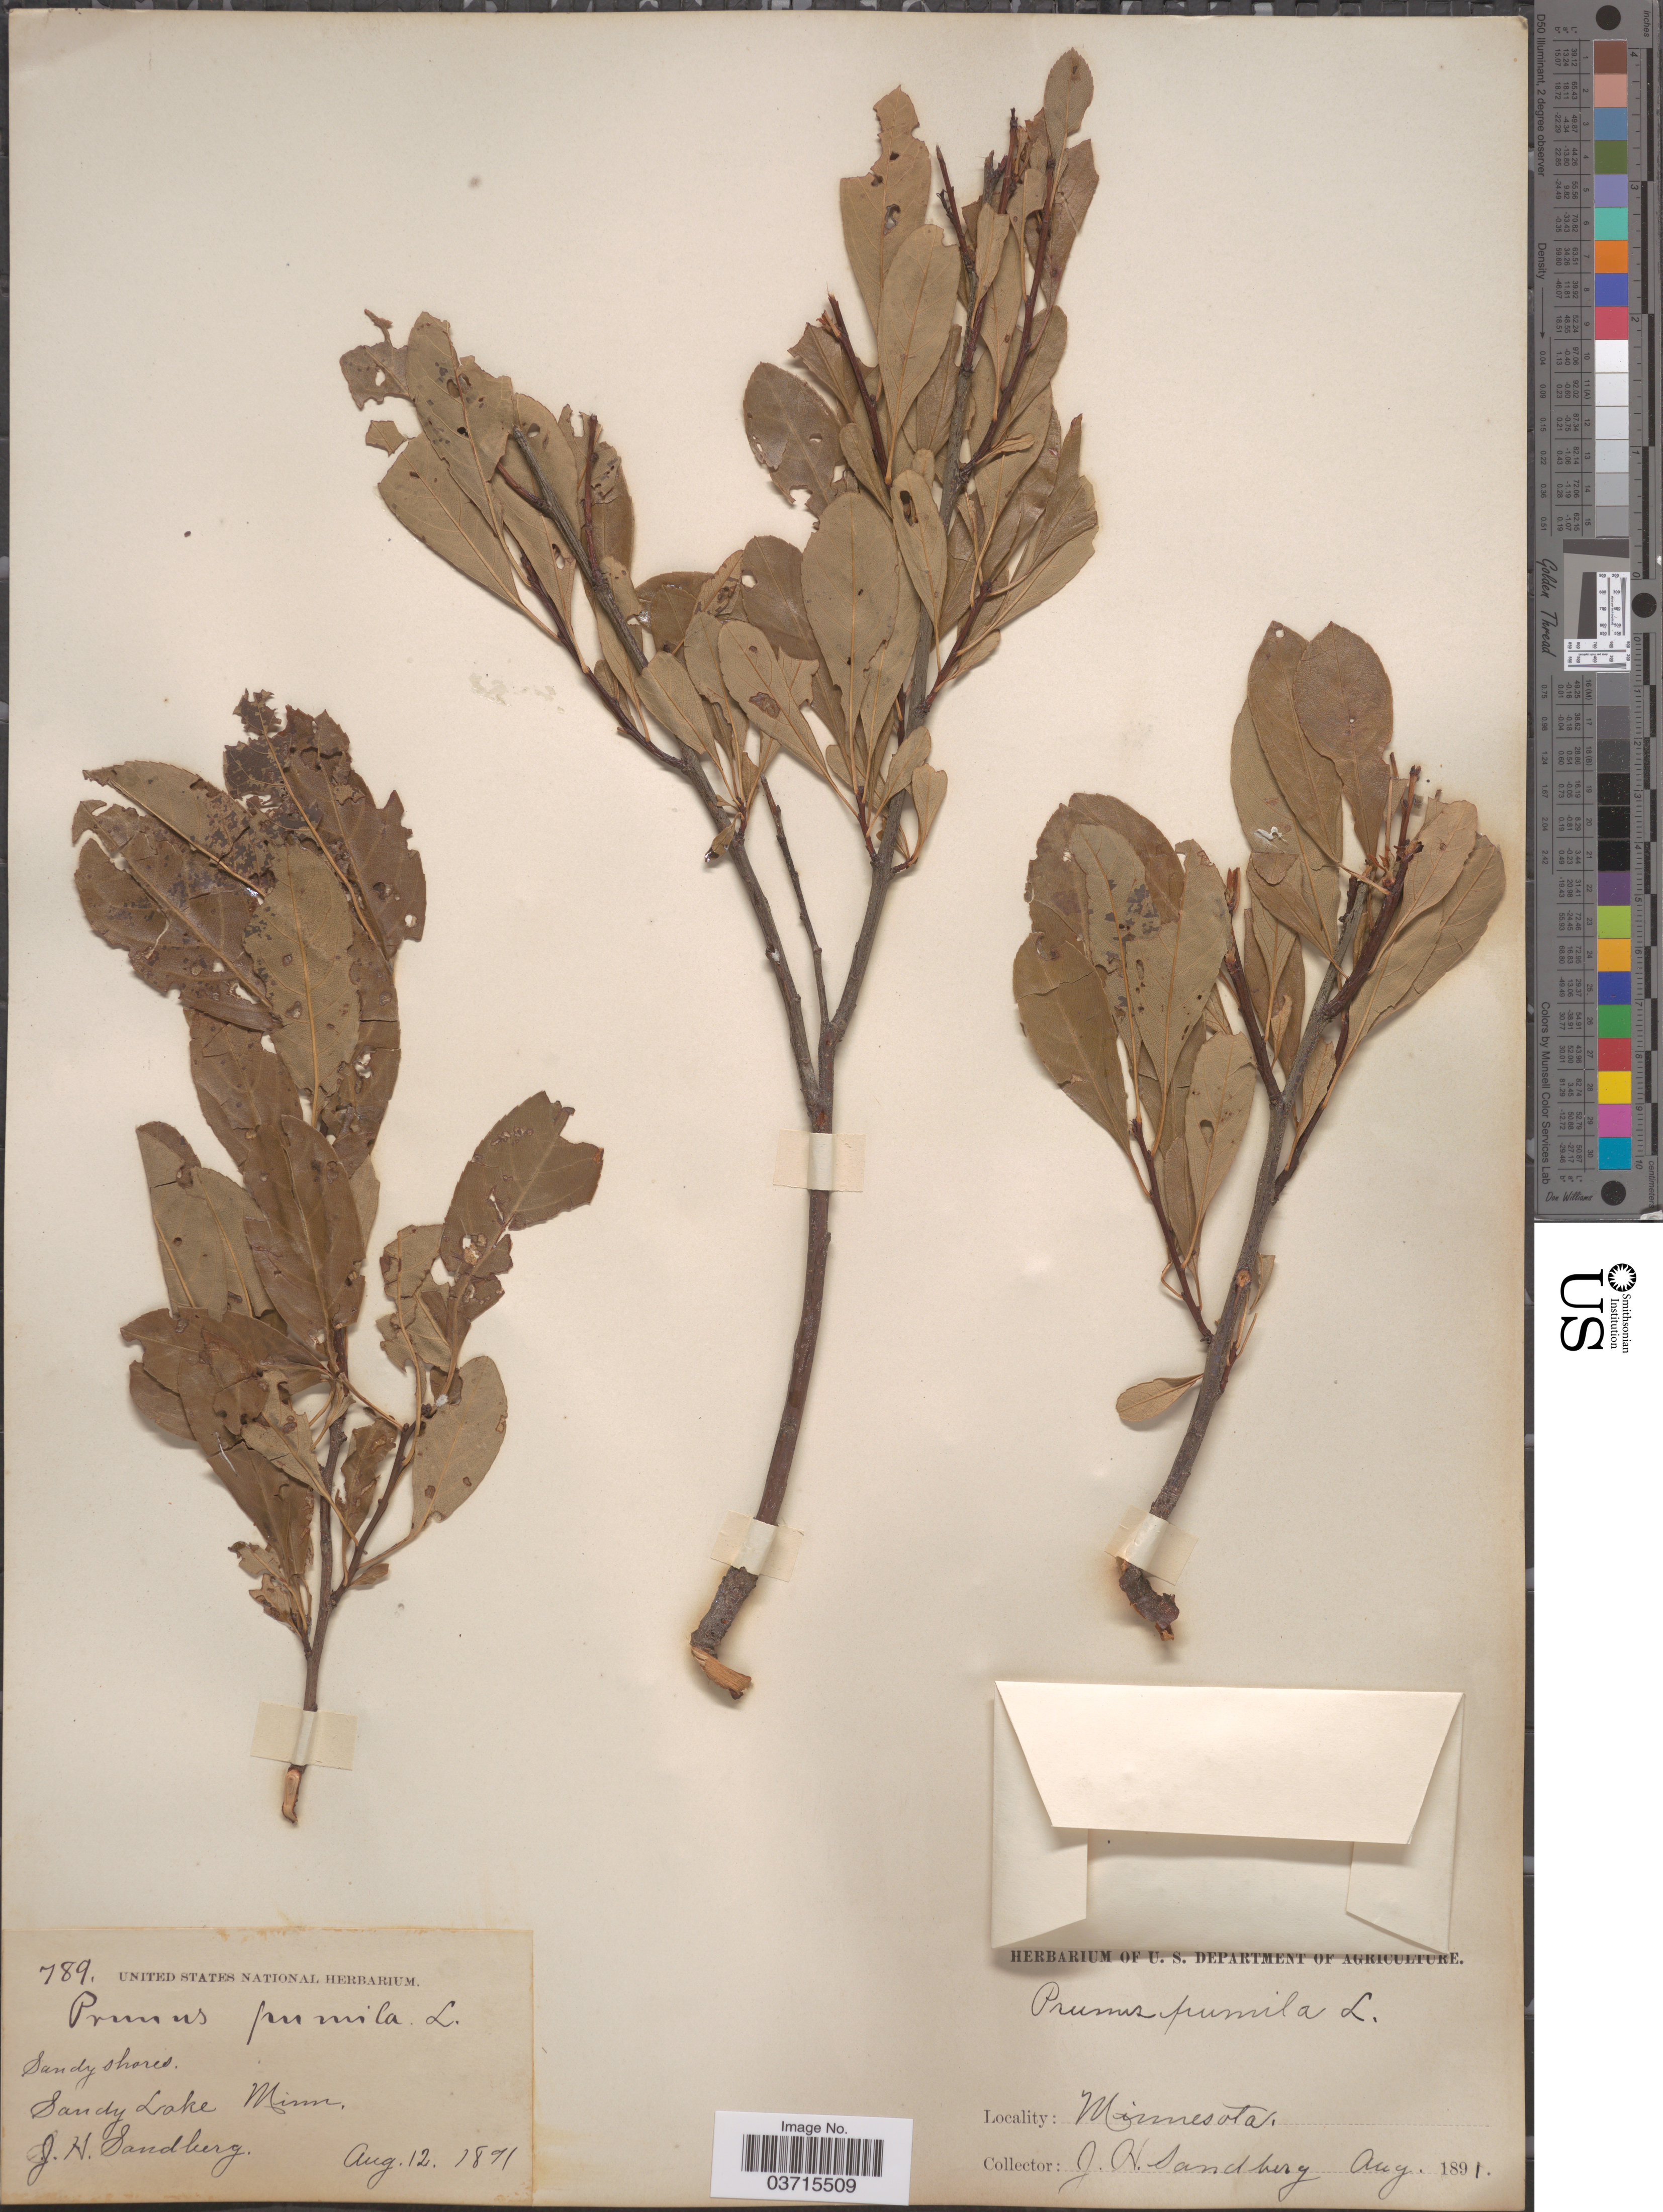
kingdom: Plantae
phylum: Tracheophyta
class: Magnoliopsida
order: Rosales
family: Rosaceae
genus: Prunus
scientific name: Prunus cuneata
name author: Raf.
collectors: J. H. Sandberg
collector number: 789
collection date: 1891-08-12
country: United States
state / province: Minnesota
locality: Sandy Lake.